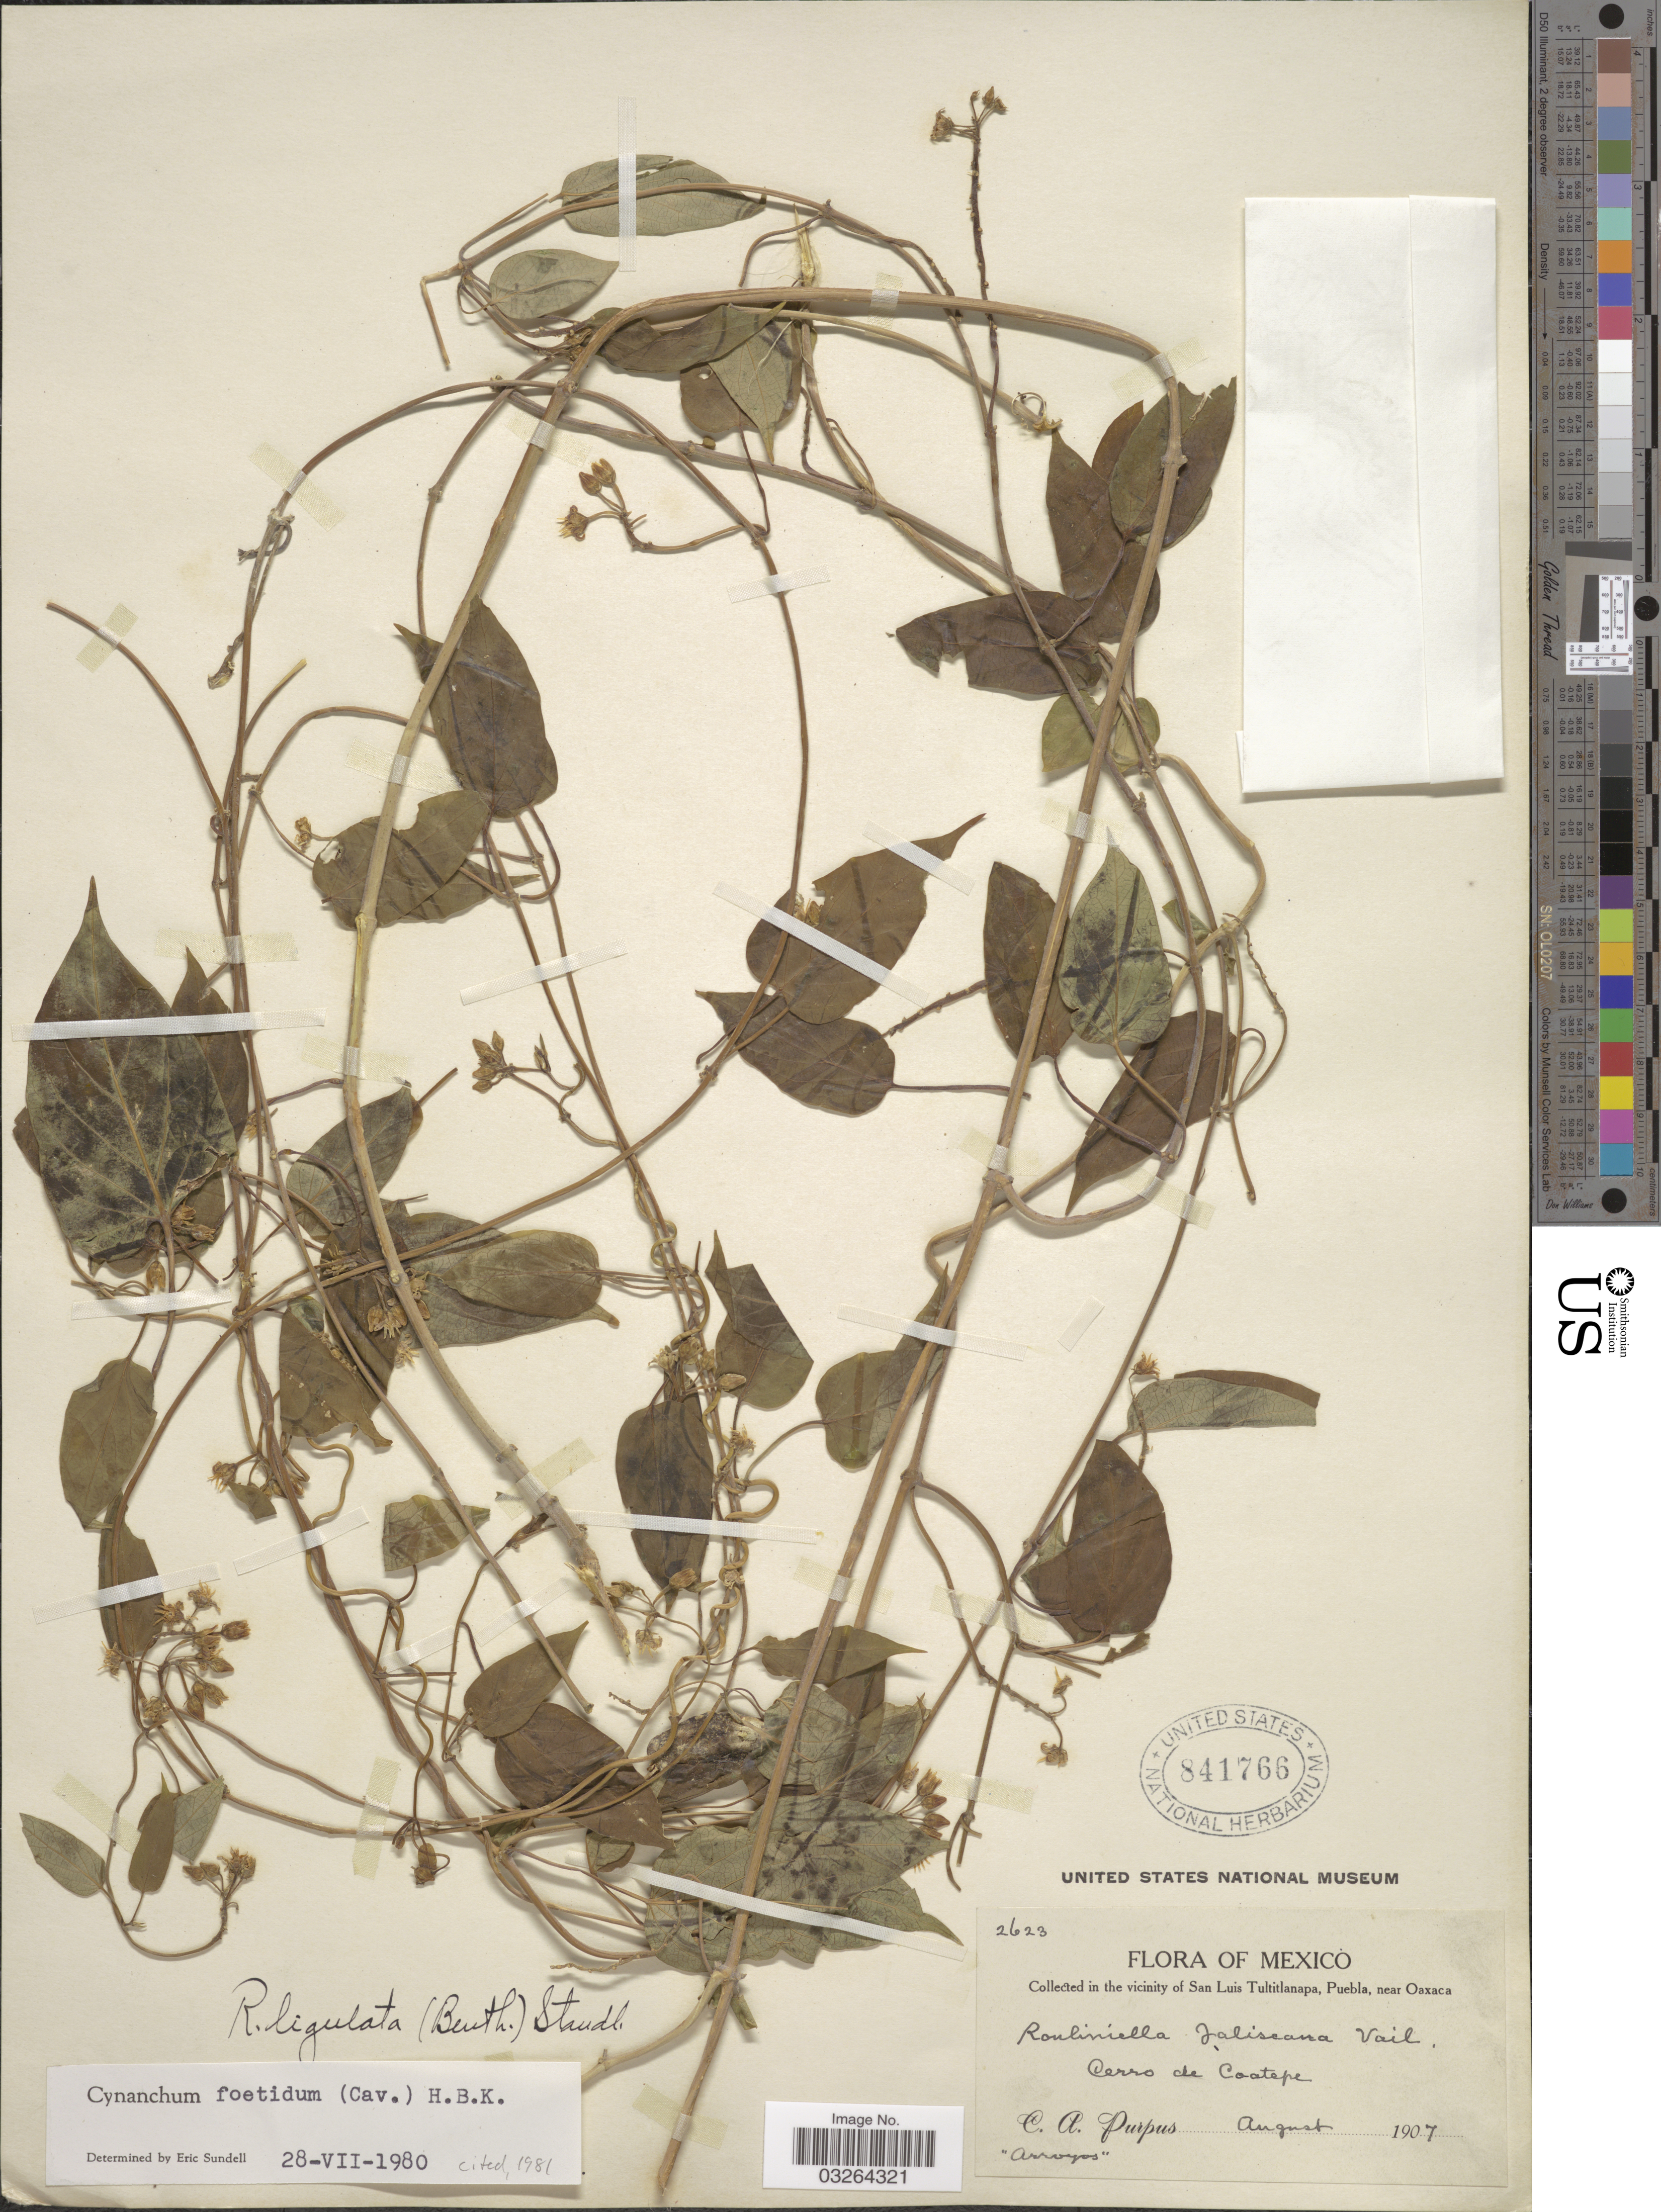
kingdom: Plantae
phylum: Tracheophyta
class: Magnoliopsida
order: Gentianales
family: Apocynaceae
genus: Cynanchum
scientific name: Cynanchum foetidum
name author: (Cav.) Kunth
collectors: C. A. Purpus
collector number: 2623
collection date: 1907-08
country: Mexico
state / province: Puebla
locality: Collected in the vicinity of San Luis Tultitlanapa, near Oaxaca. Cerro de Coatepe.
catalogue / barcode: US 841766